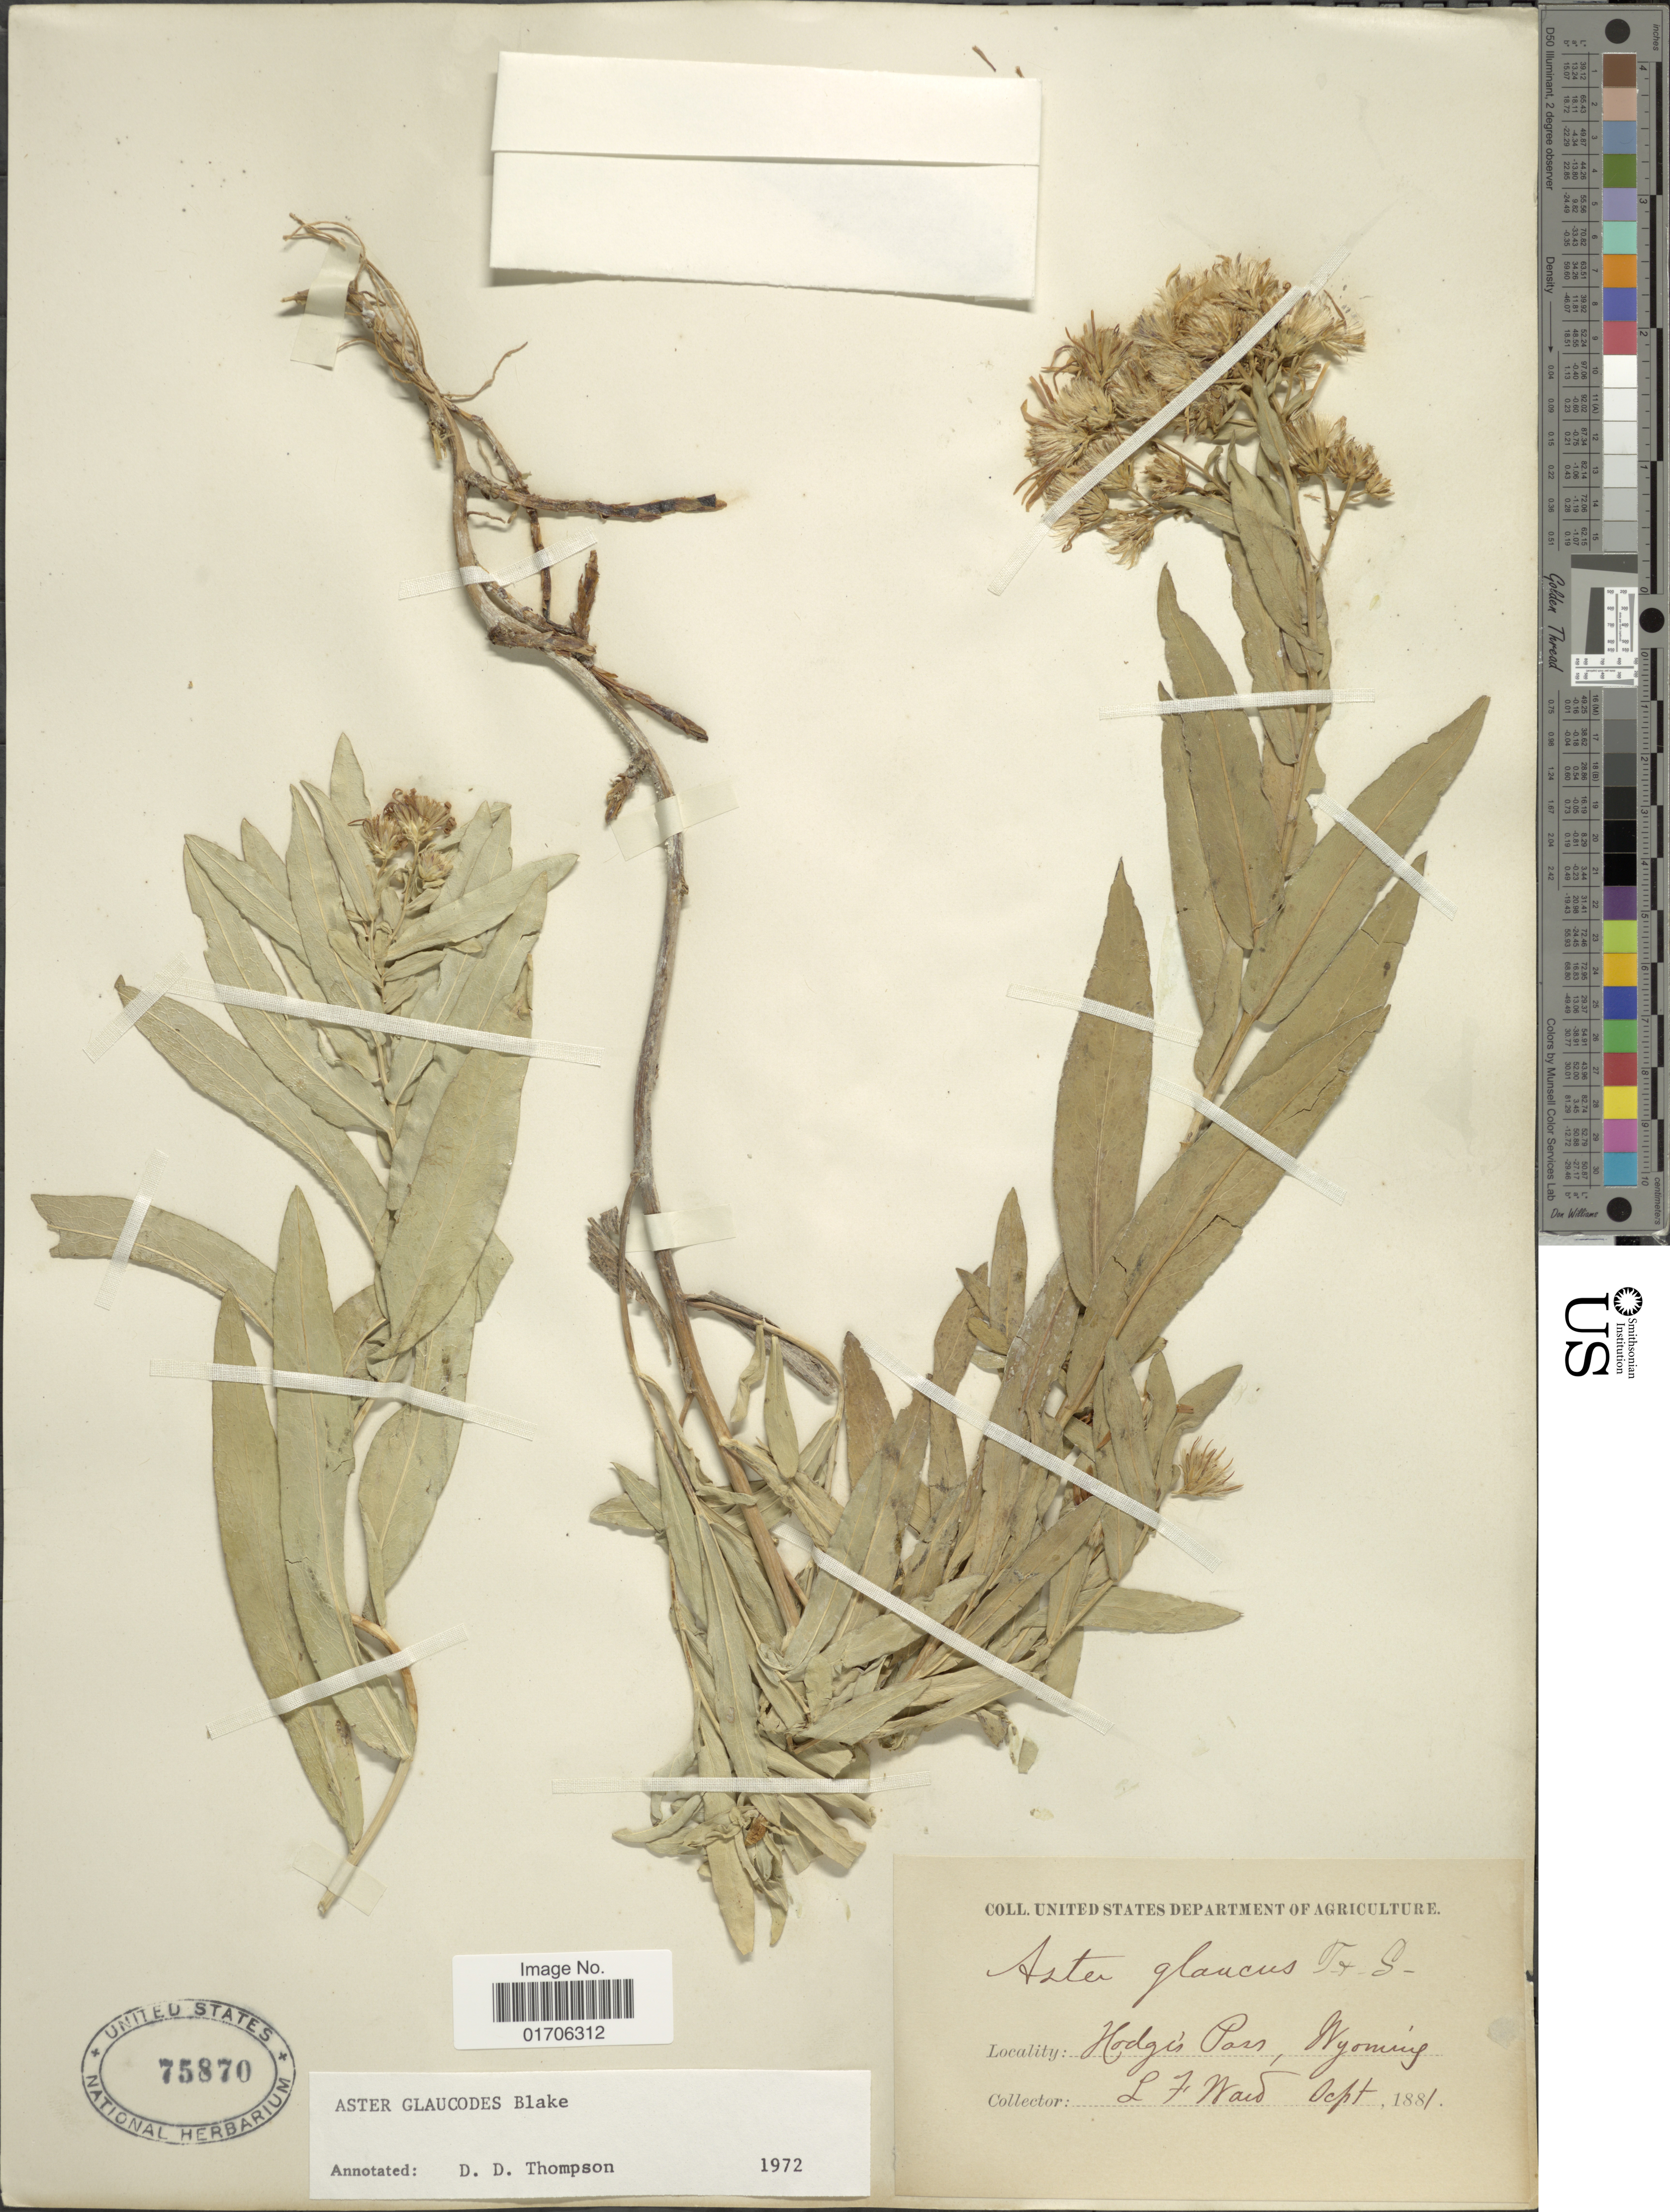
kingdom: Plantae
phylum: Tracheophyta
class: Magnoliopsida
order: Asterales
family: Asteraceae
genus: Eurybia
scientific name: Eurybia glauca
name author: (Nutt.) G.L. Nesom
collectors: L. Ward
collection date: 1881-09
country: United States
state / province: Wyoming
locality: Hodge's Pass, Wyoming.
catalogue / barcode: US 75870